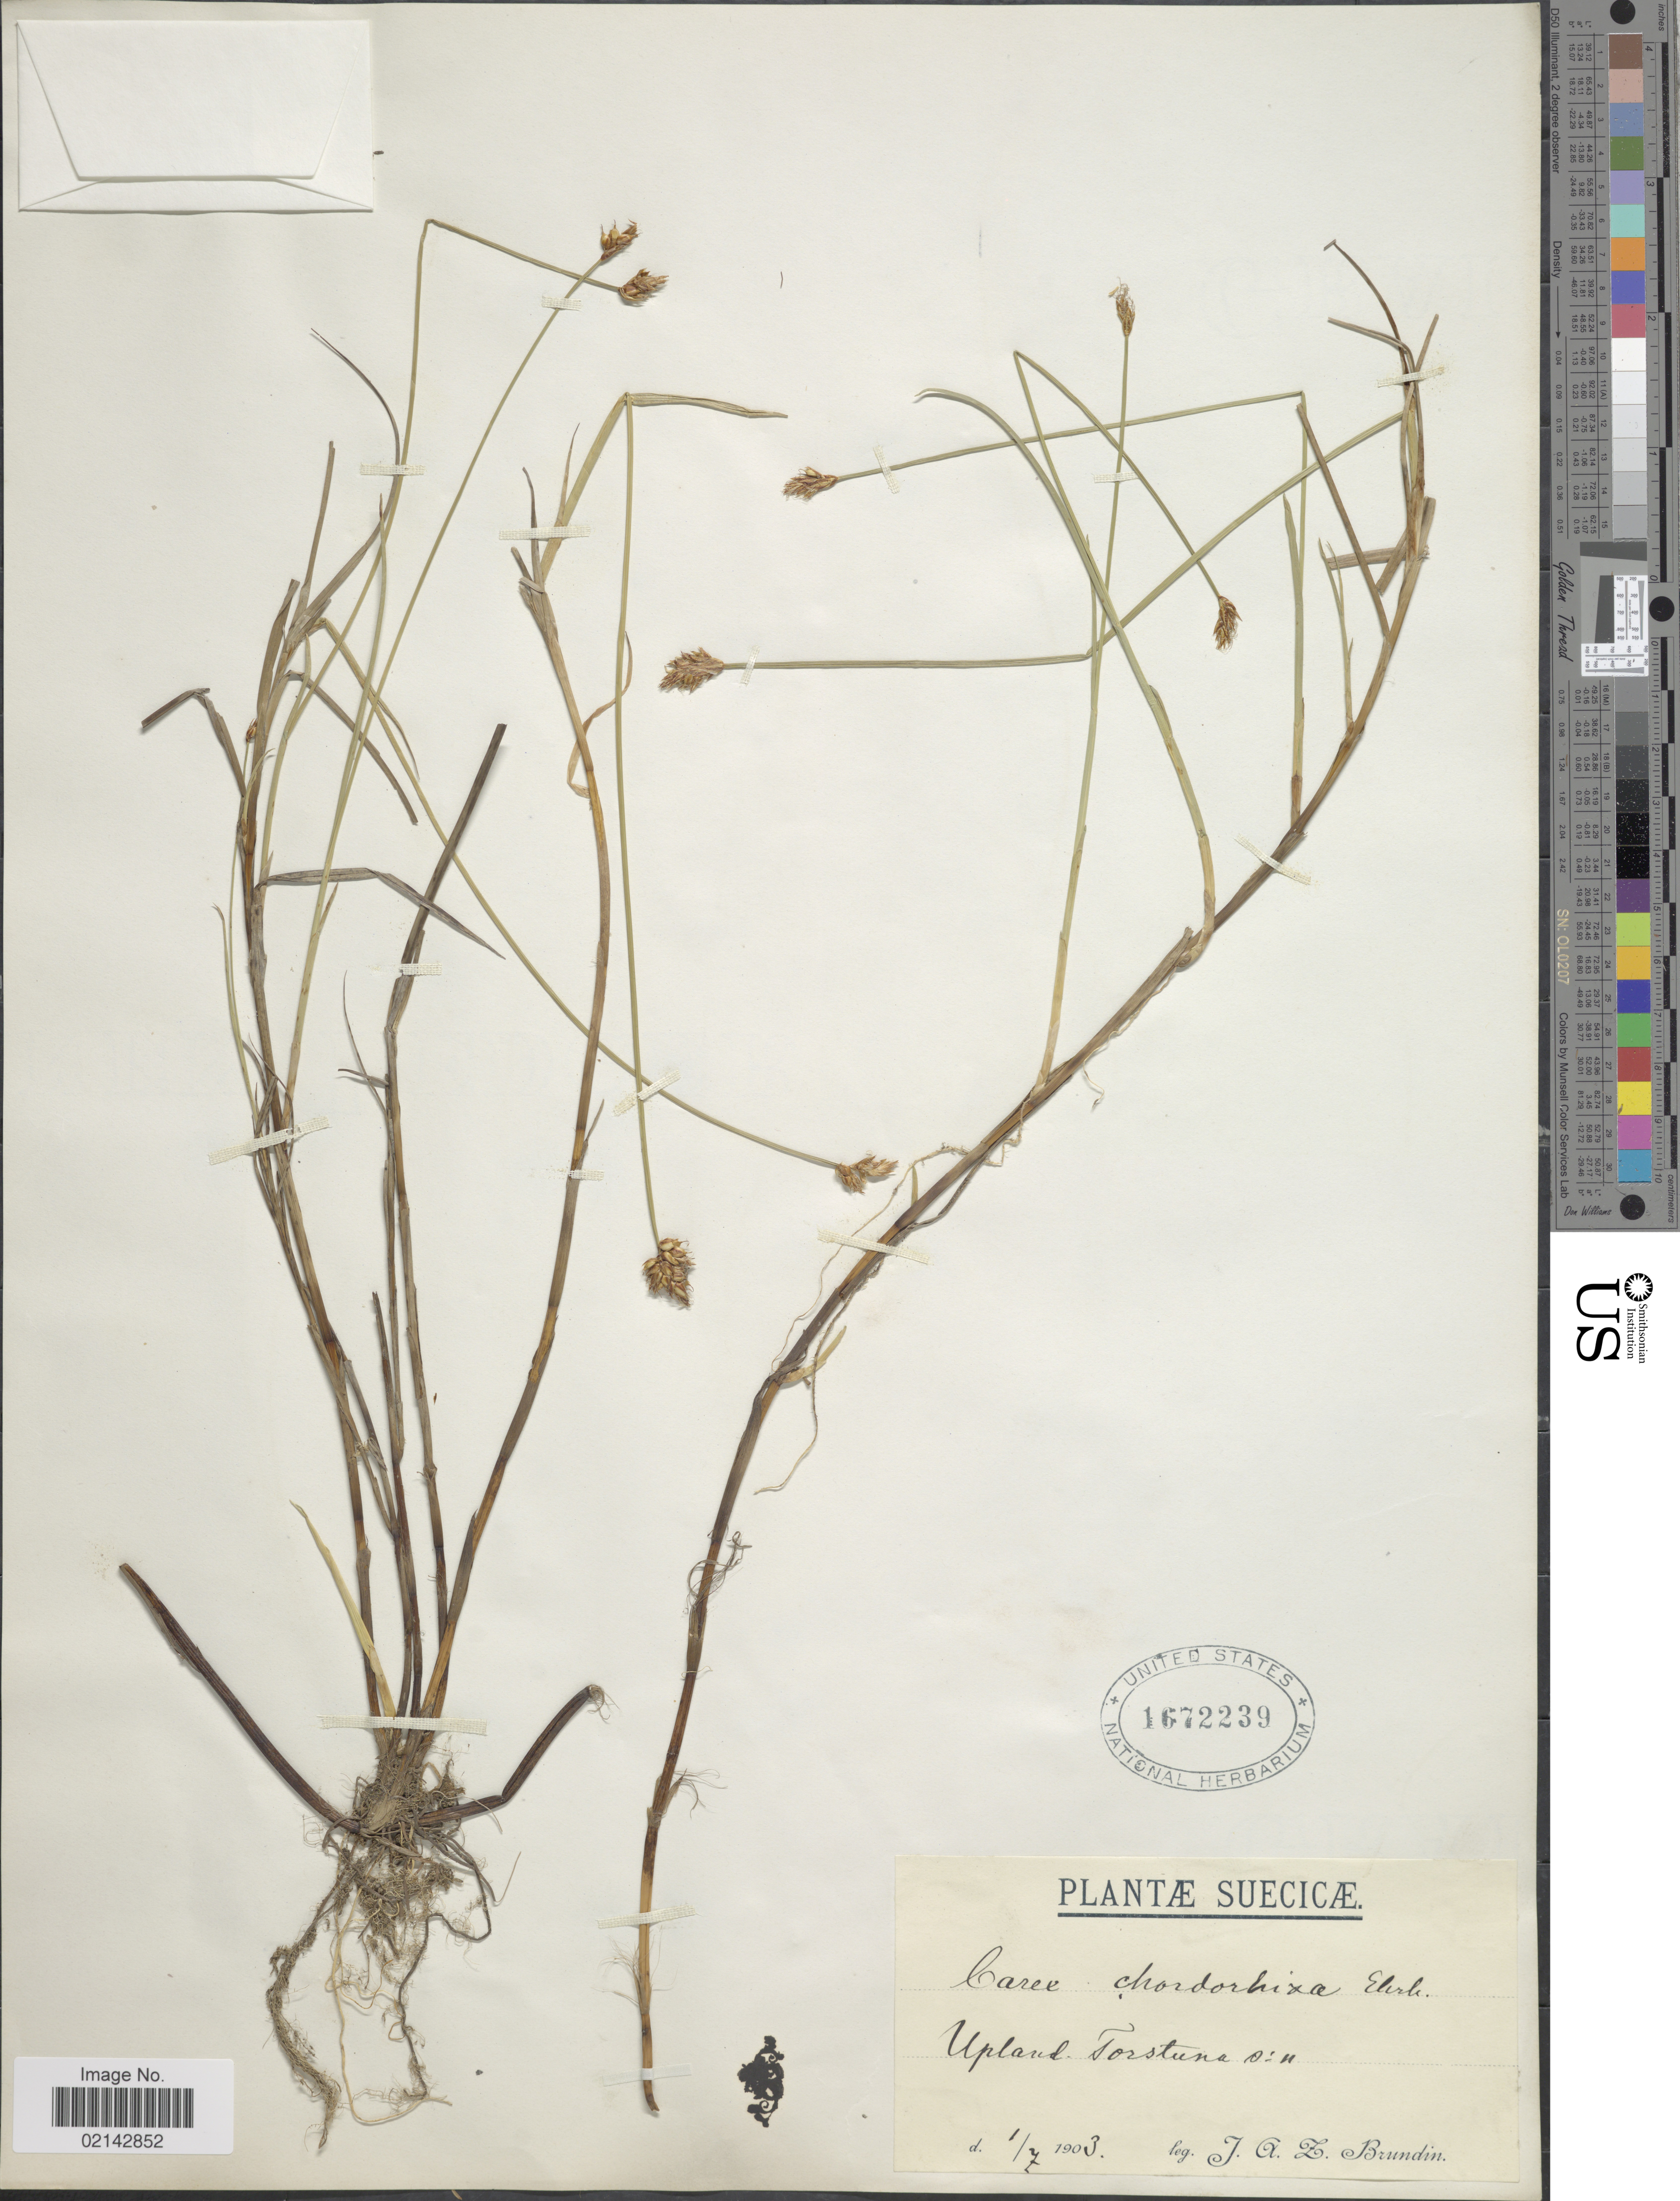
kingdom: Plantae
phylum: Tracheophyta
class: Liliopsida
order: Poales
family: Cyperaceae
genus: Carex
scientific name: Carex chordorrhiza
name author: L. f.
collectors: J. Brundin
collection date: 1903-07-01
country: Sweden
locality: Suecicae, Upland, Torstuna o:n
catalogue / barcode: US 1672239